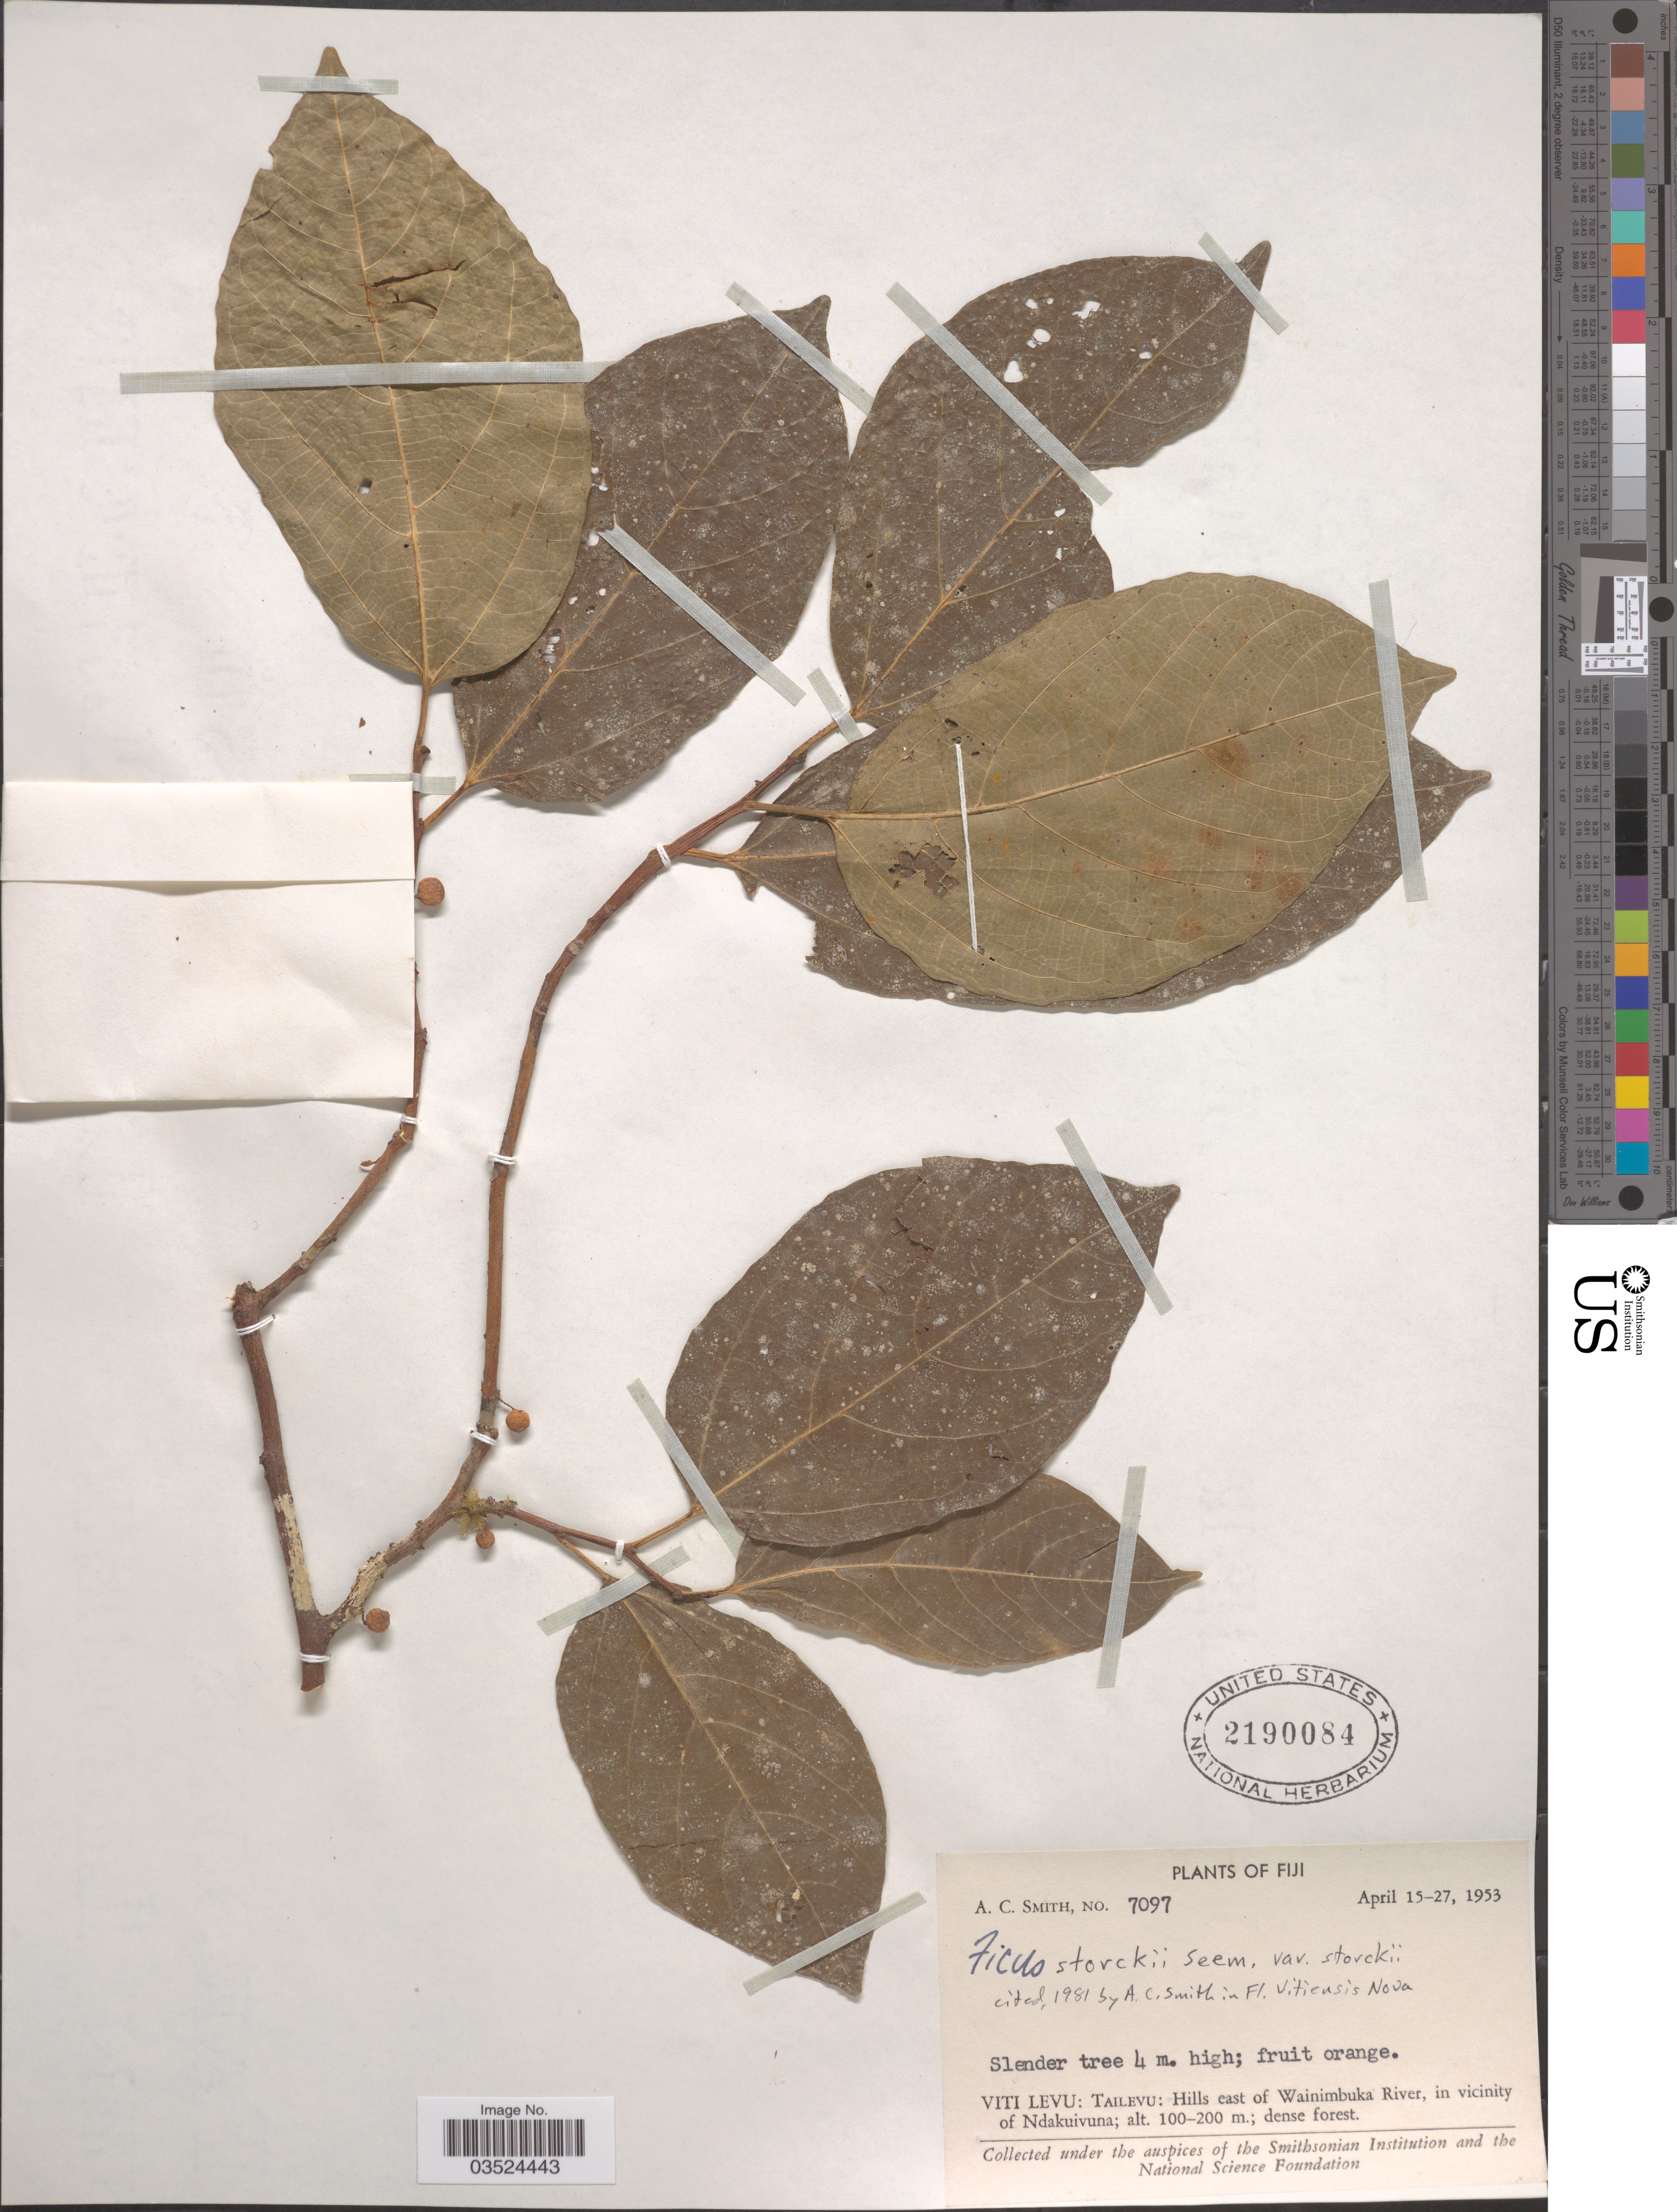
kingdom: Plantae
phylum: Tracheophyta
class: Magnoliopsida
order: Rosales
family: Moraceae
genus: Ficus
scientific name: Ficus storckii var. storckii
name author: Seem.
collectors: A. C. Smith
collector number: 7097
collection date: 1953-04-15/1953-04-27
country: Fiji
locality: Viti Levu: Tailevu: Hills east of Wainimbuka River, in vicinity of Ndakuivuna.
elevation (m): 100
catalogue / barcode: US 2190084